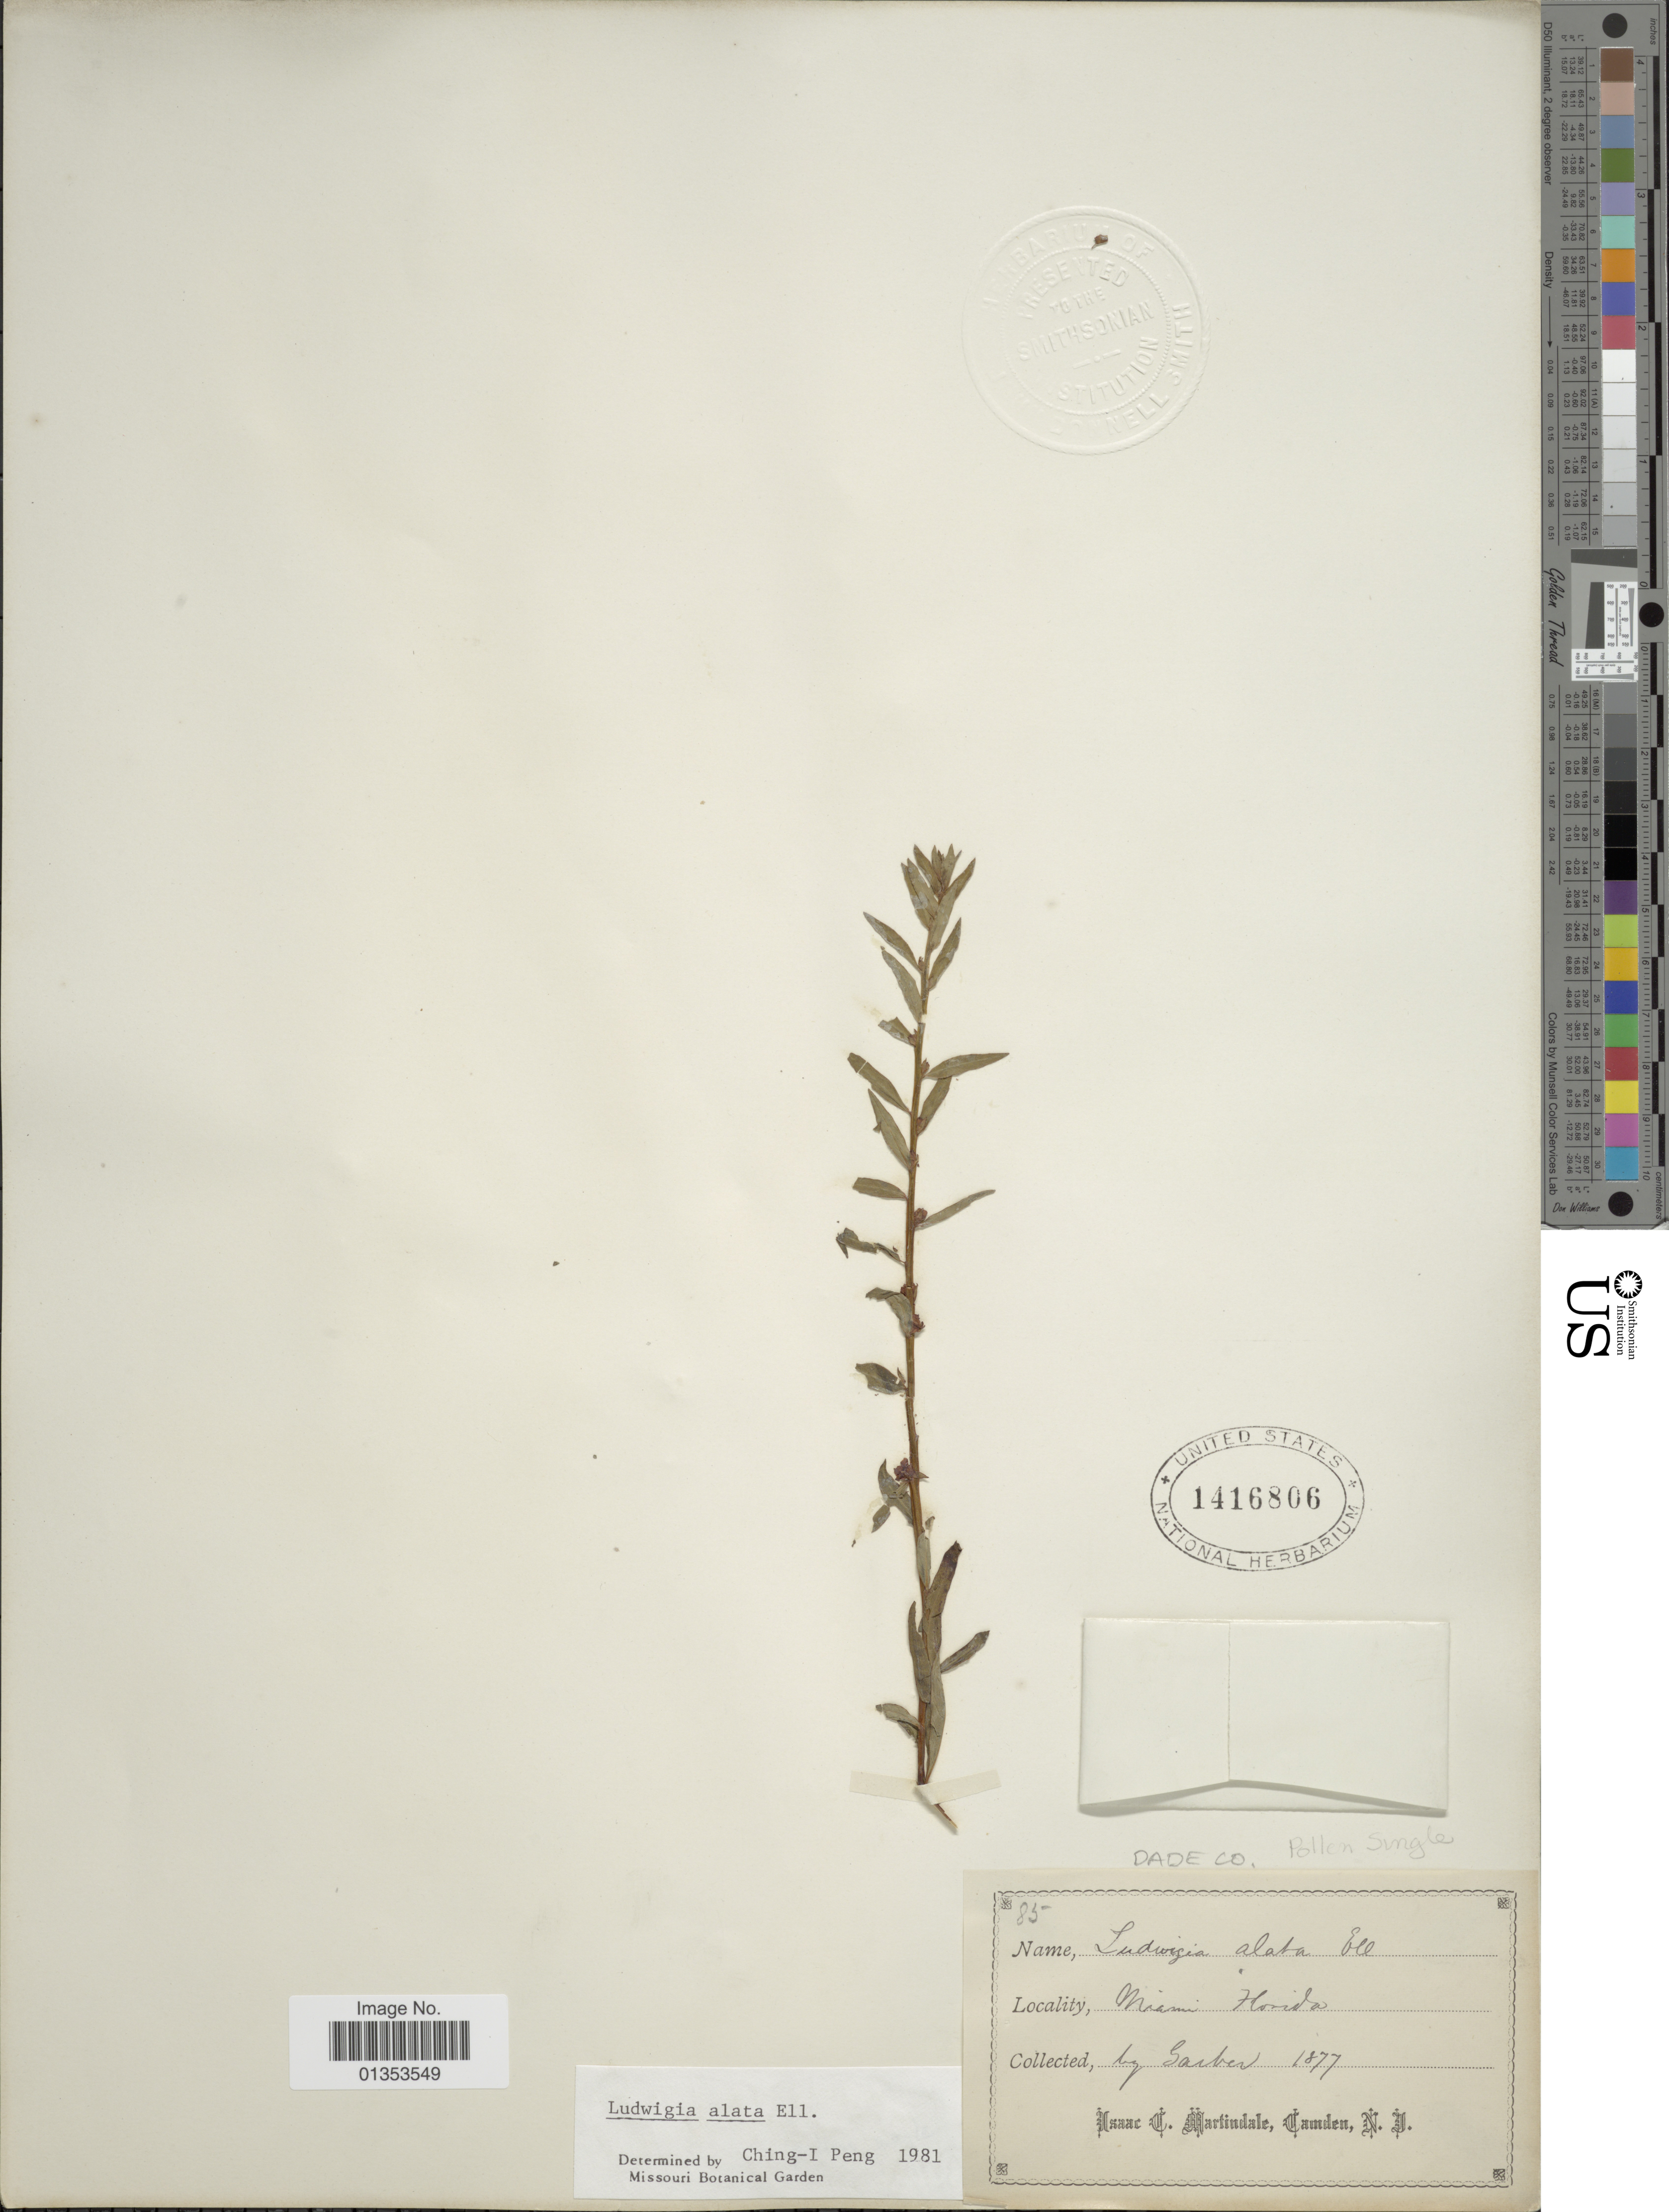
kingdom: Plantae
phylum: Tracheophyta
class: Magnoliopsida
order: Myrtales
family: Onagraceae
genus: Ludwigia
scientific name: Ludwigia alata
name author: Elliott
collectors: -- Garber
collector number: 85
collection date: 1877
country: United States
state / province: Florida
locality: Miami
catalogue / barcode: US 1416806